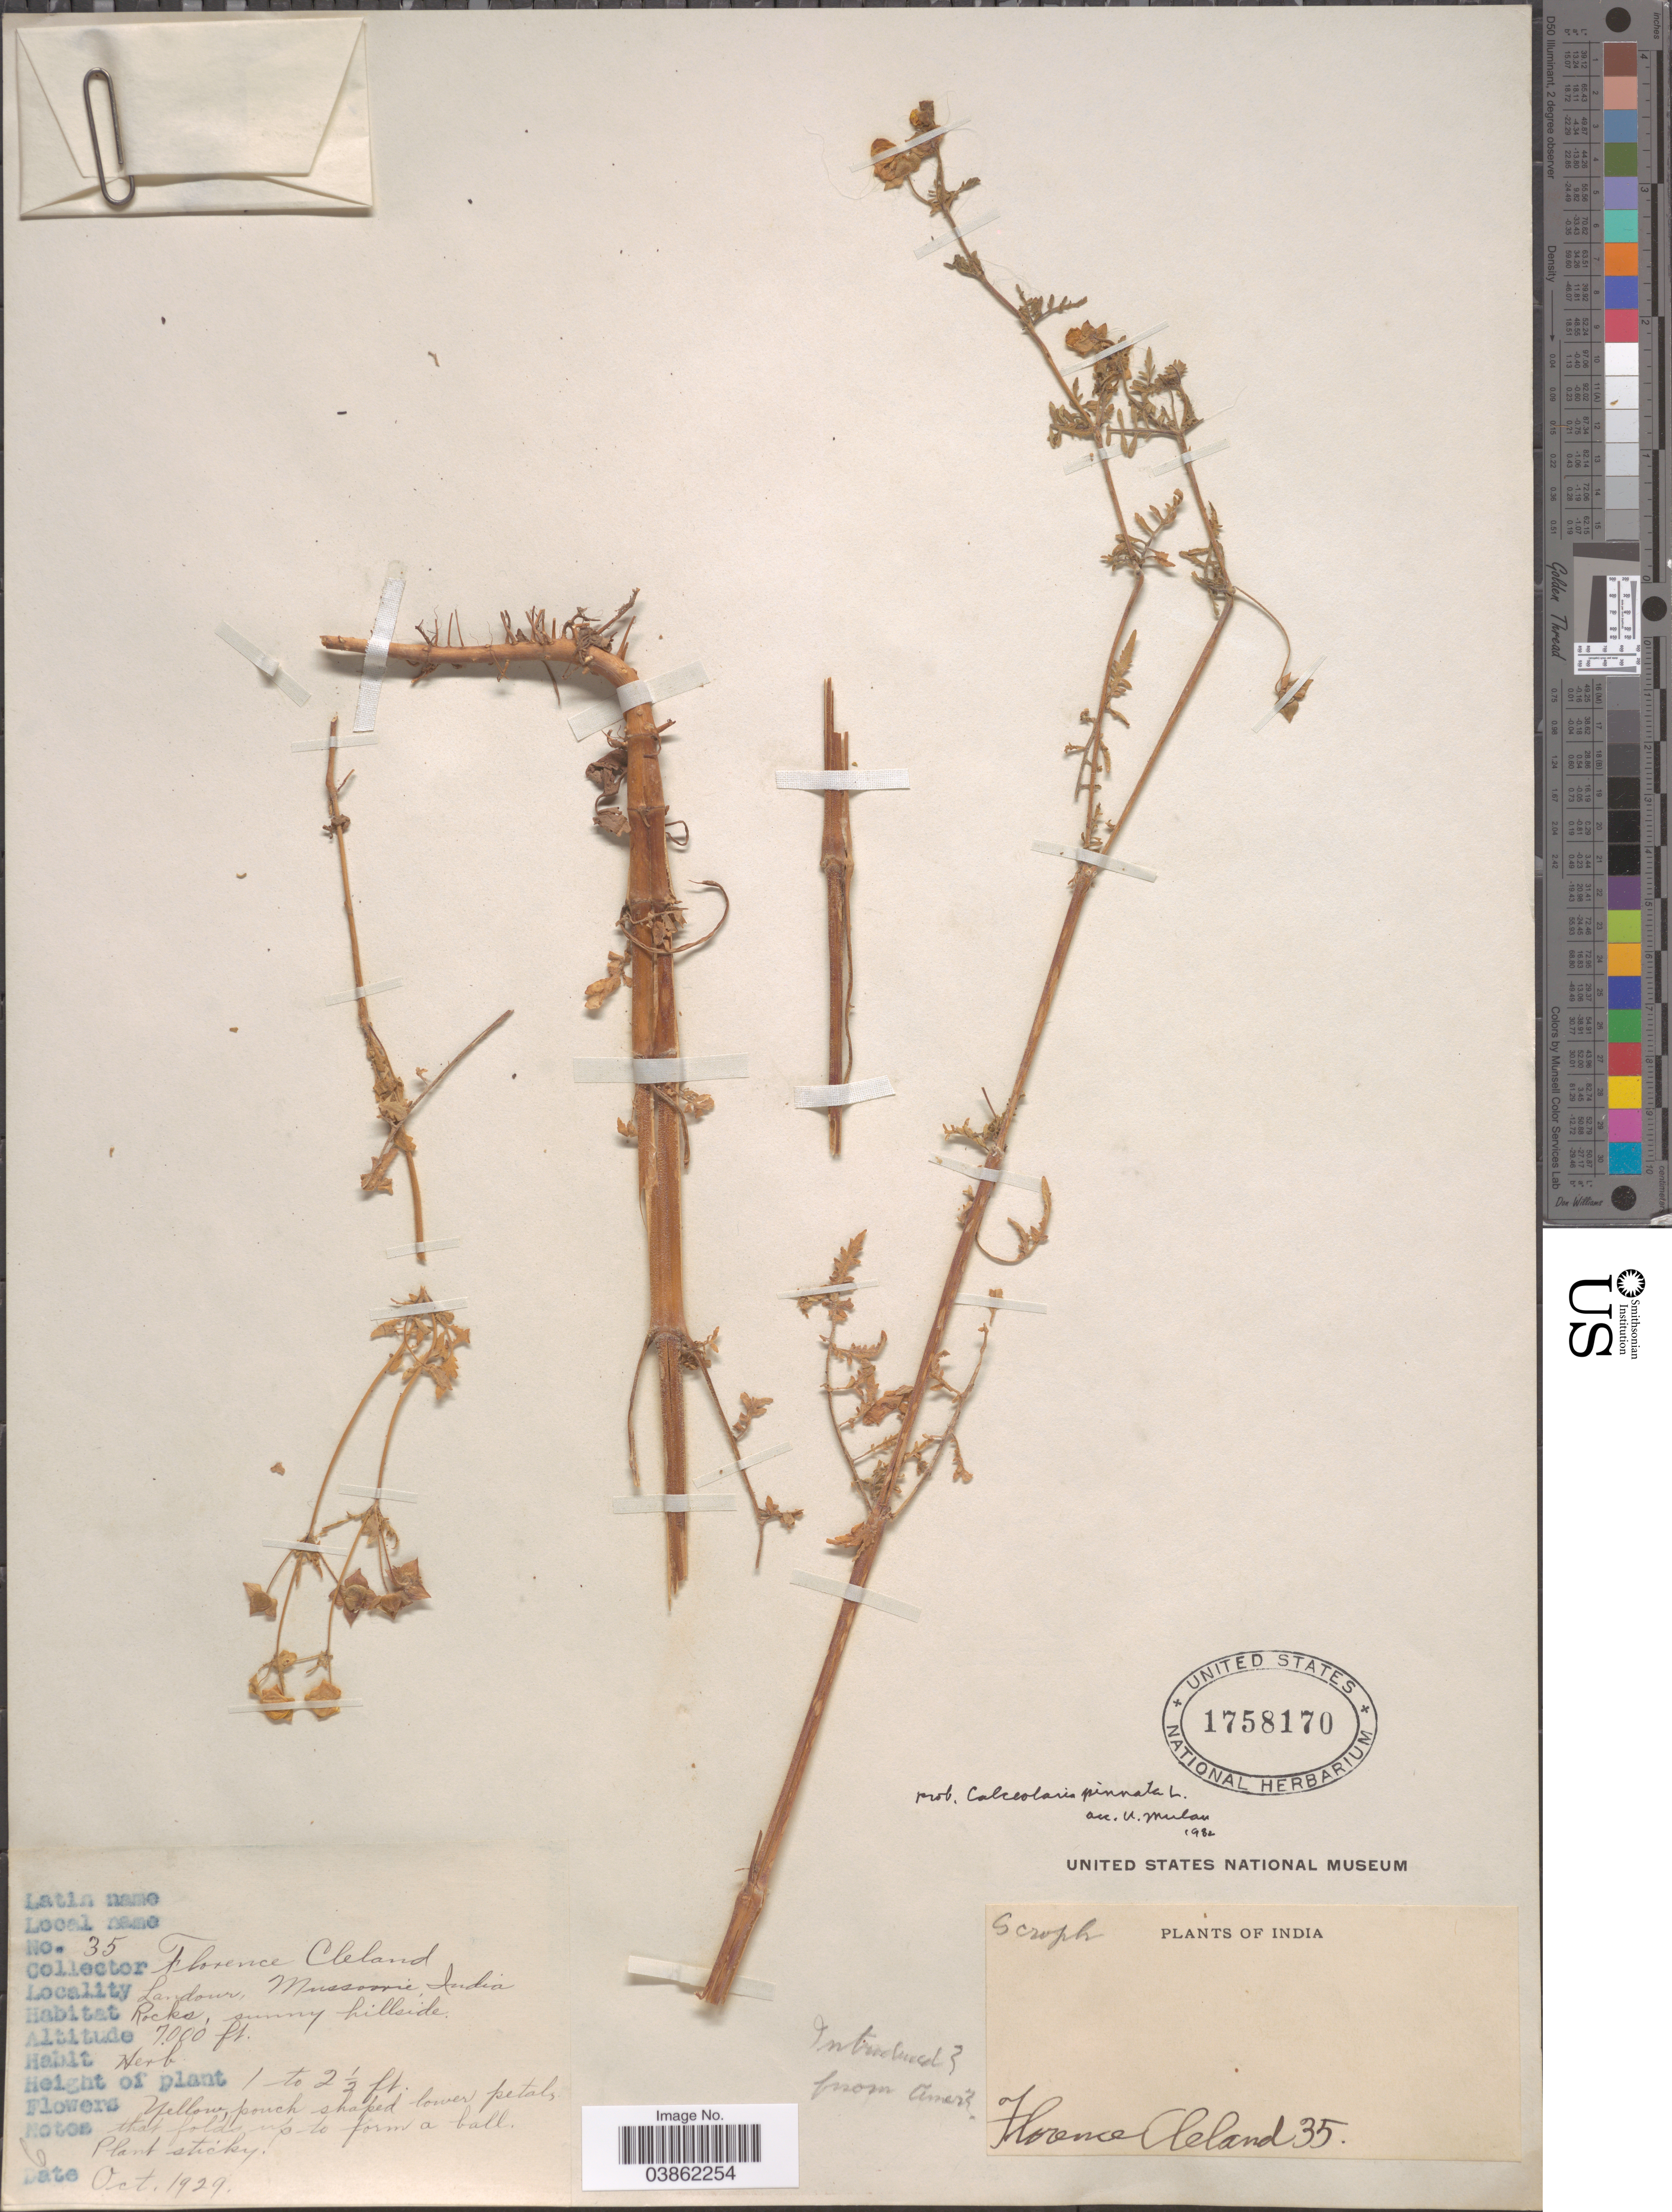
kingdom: Plantae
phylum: Tracheophyta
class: Magnoliopsida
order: Lamiales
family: Calceolariaceae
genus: Calceolaria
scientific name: Calceolaria tripartita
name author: Ruiz & Pav.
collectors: F. Cleland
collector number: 35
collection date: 1929-10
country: India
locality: Landour, Mussoorie.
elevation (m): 2134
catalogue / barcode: US 1758170